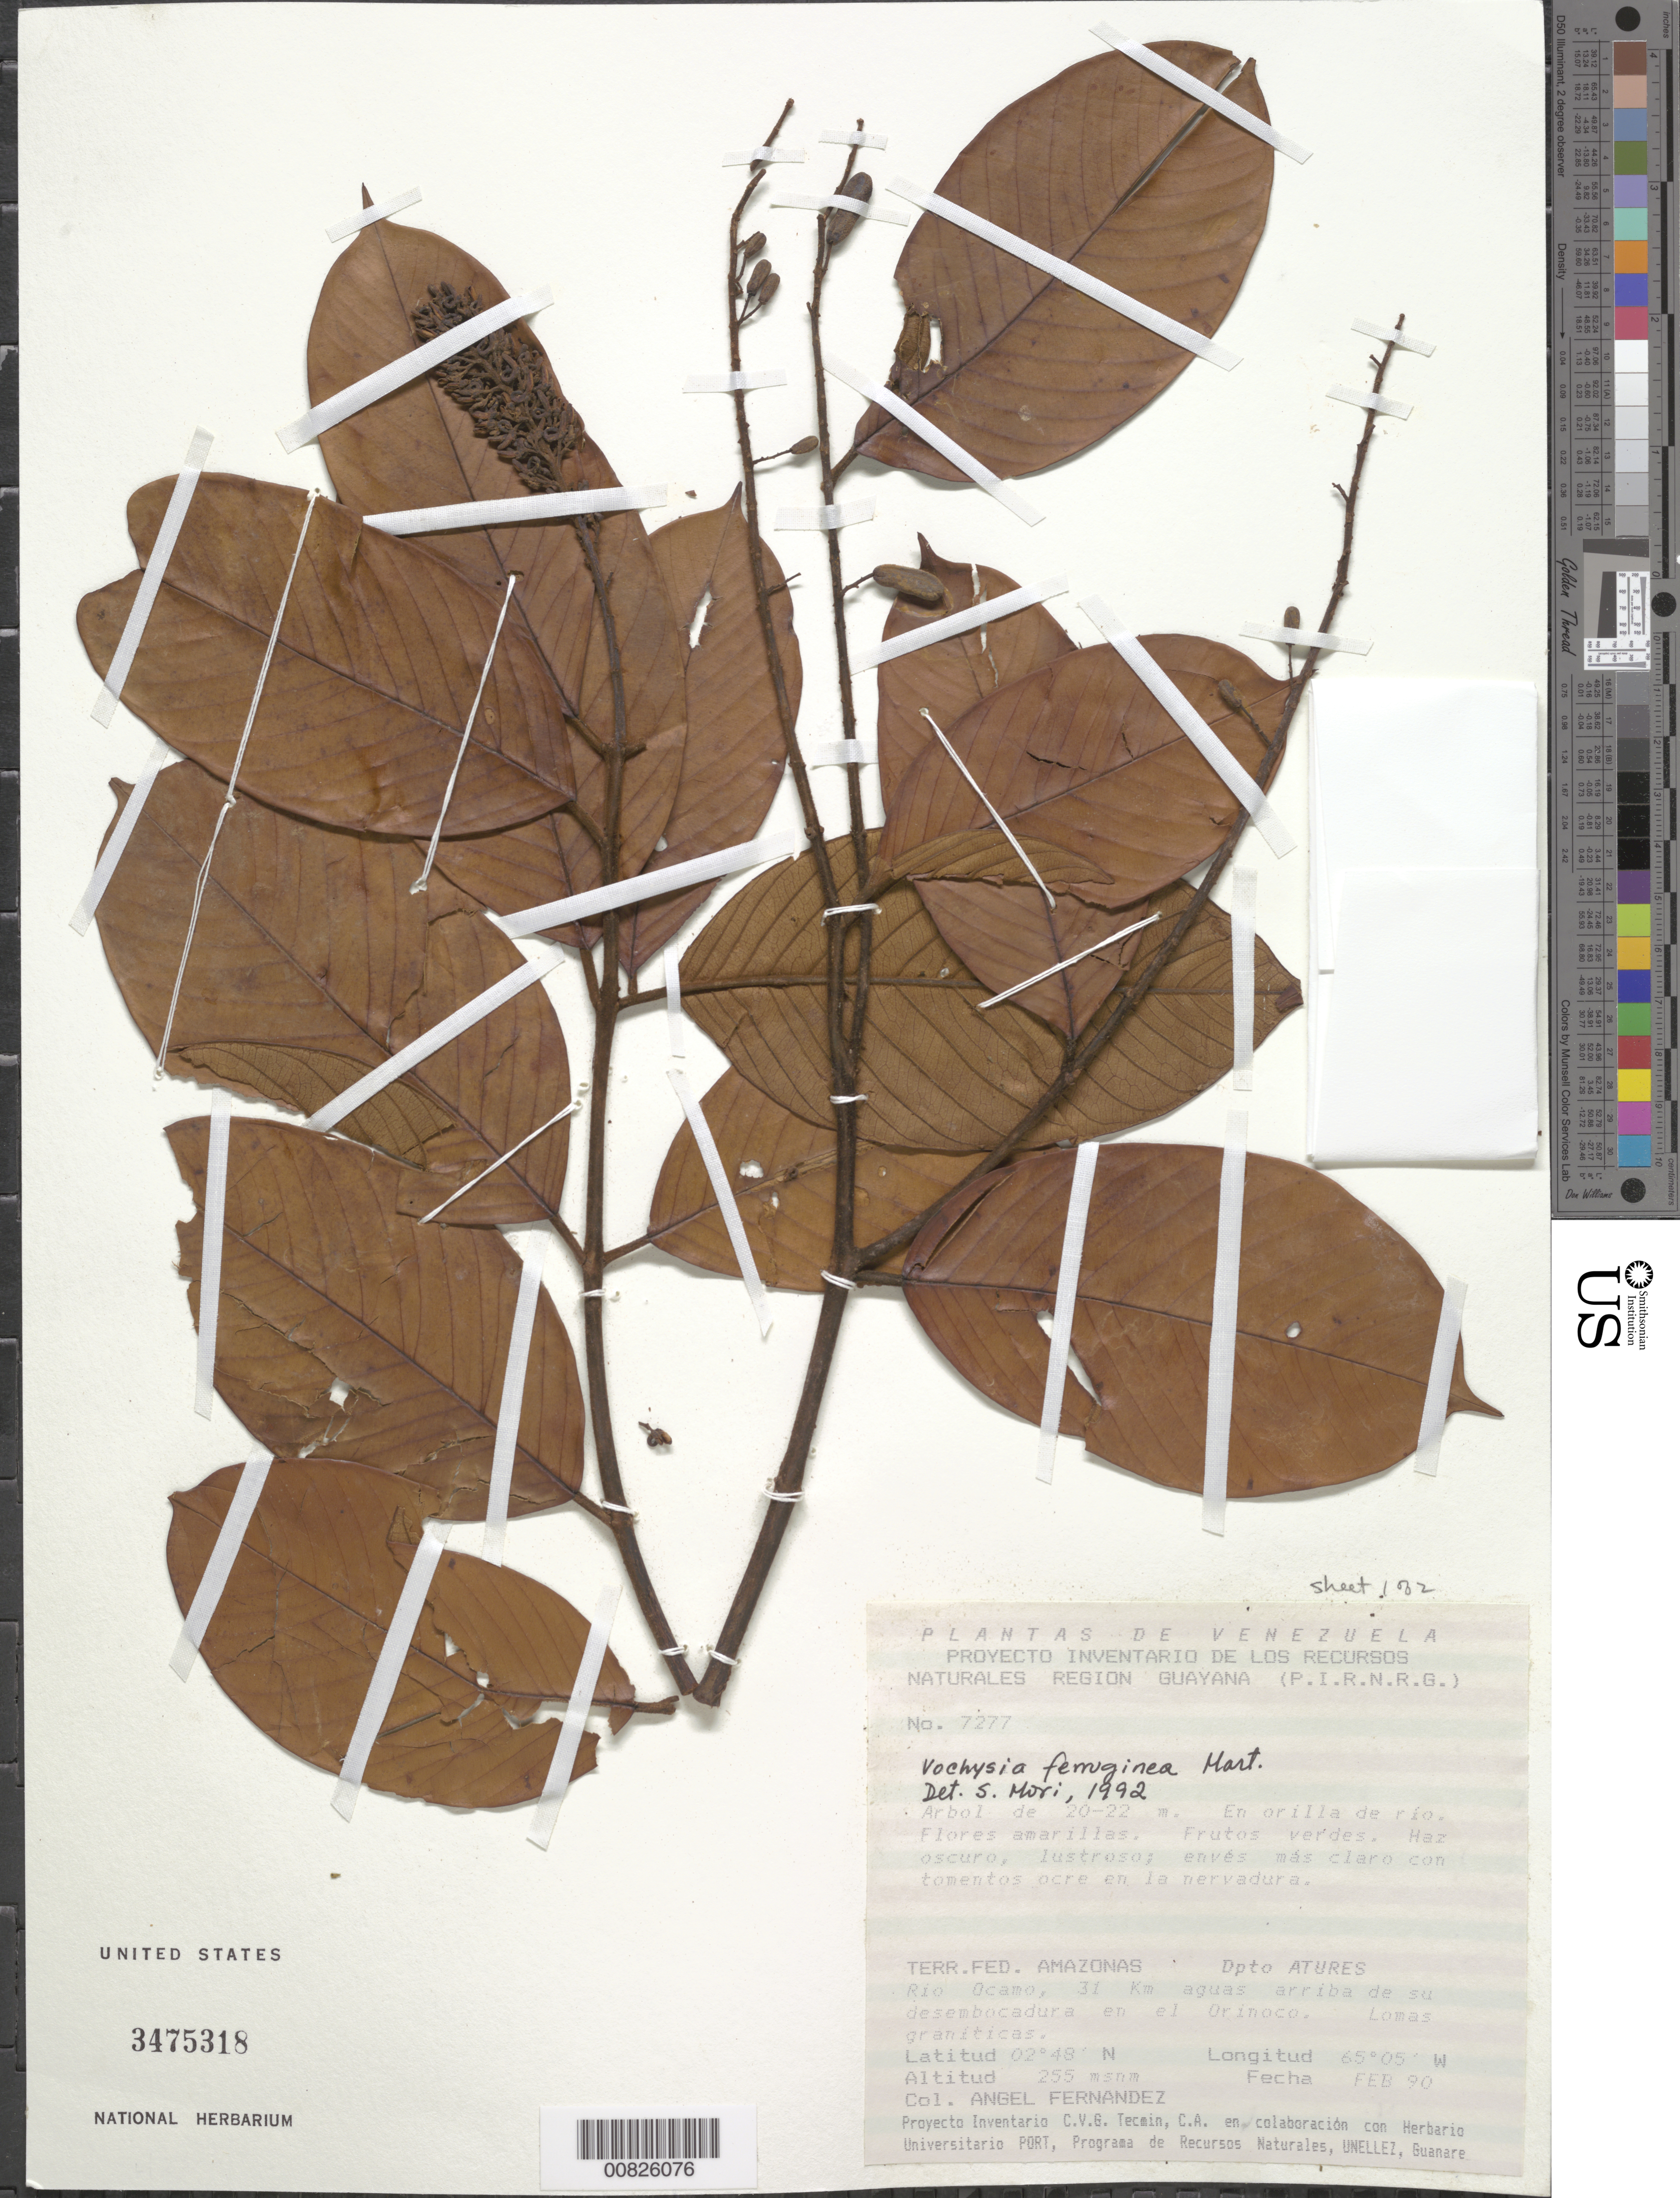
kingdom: Plantae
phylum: Tracheophyta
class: Magnoliopsida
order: Myrtales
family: Vochysiaceae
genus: Vochysia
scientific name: Vochysia ferruginea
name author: Mart.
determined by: Mori, Scott A.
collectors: A. Fernández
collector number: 7277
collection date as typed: Feb-90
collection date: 1990-02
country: Venezuela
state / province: Amazonas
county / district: Atures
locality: Río Ocamo, 31 km agua arriba de su desembocadura en el Orinoco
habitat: Lomas graníticas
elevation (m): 255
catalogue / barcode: US 3475318